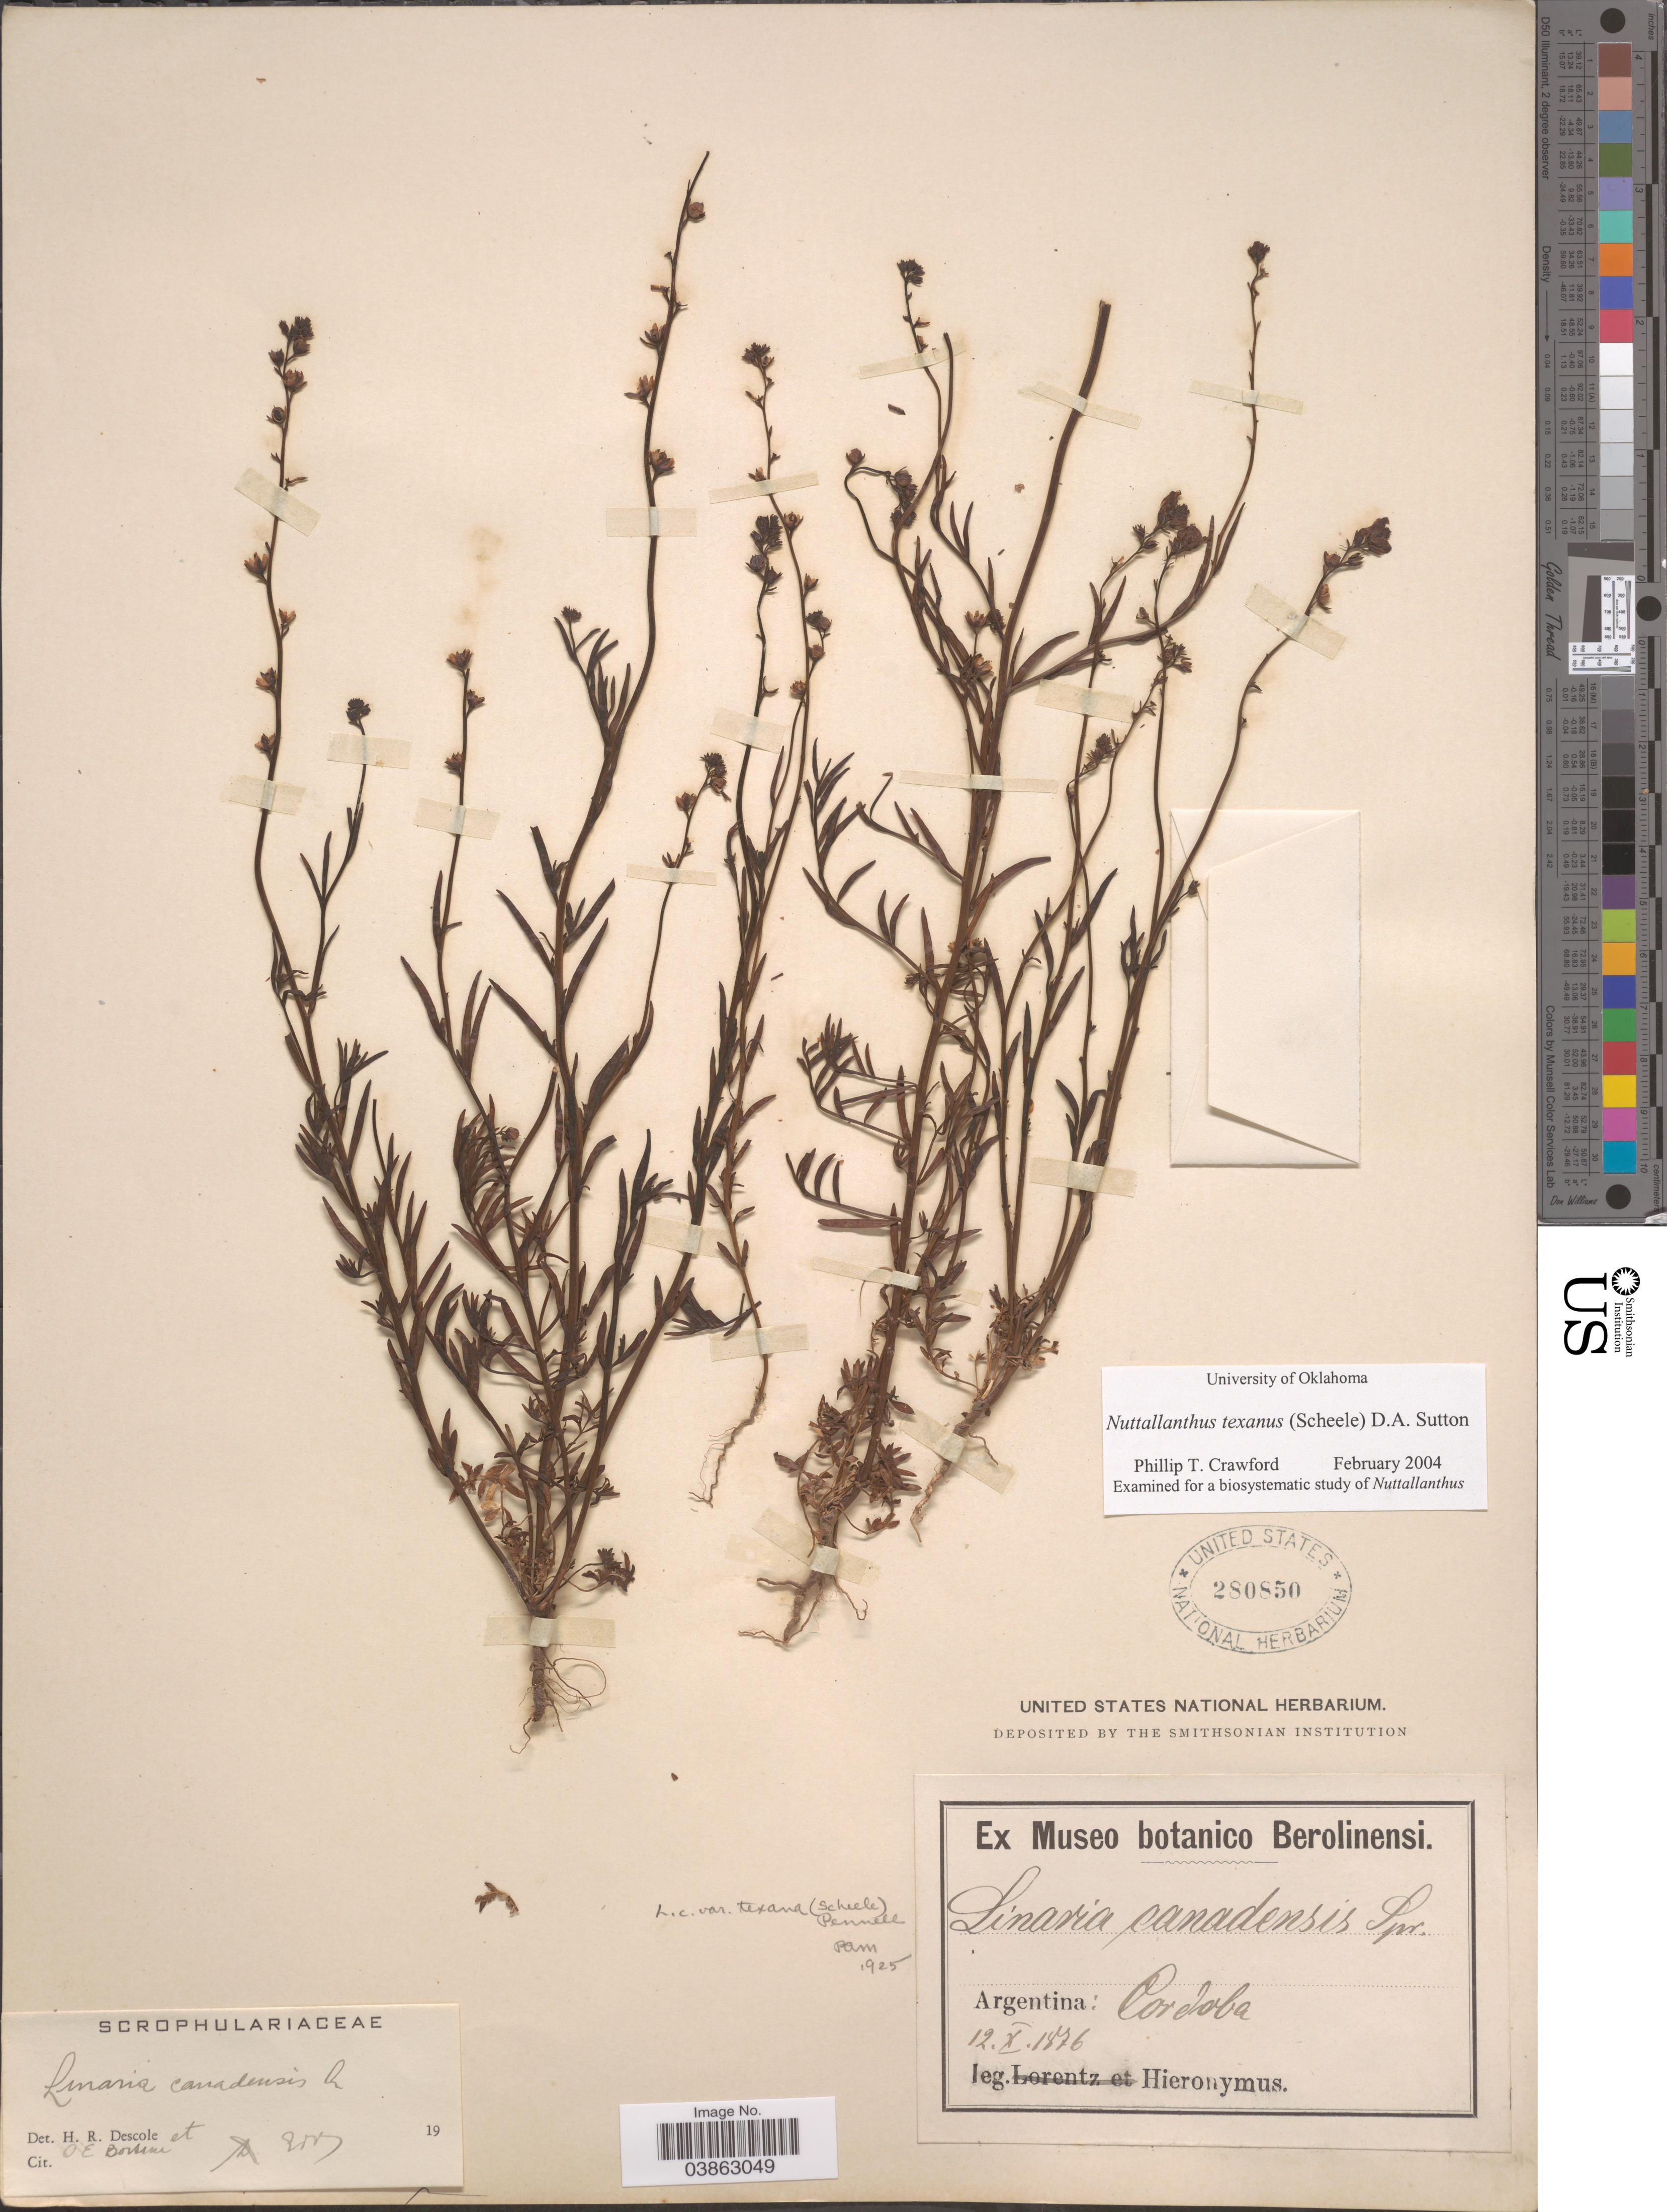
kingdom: Plantae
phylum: Tracheophyta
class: Magnoliopsida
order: Lamiales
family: Plantaginaceae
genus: Linaria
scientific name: Linaria texana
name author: Scheele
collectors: -. Hieronymus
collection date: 1876-10-12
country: Argentina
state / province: Cordoba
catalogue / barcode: US 280850